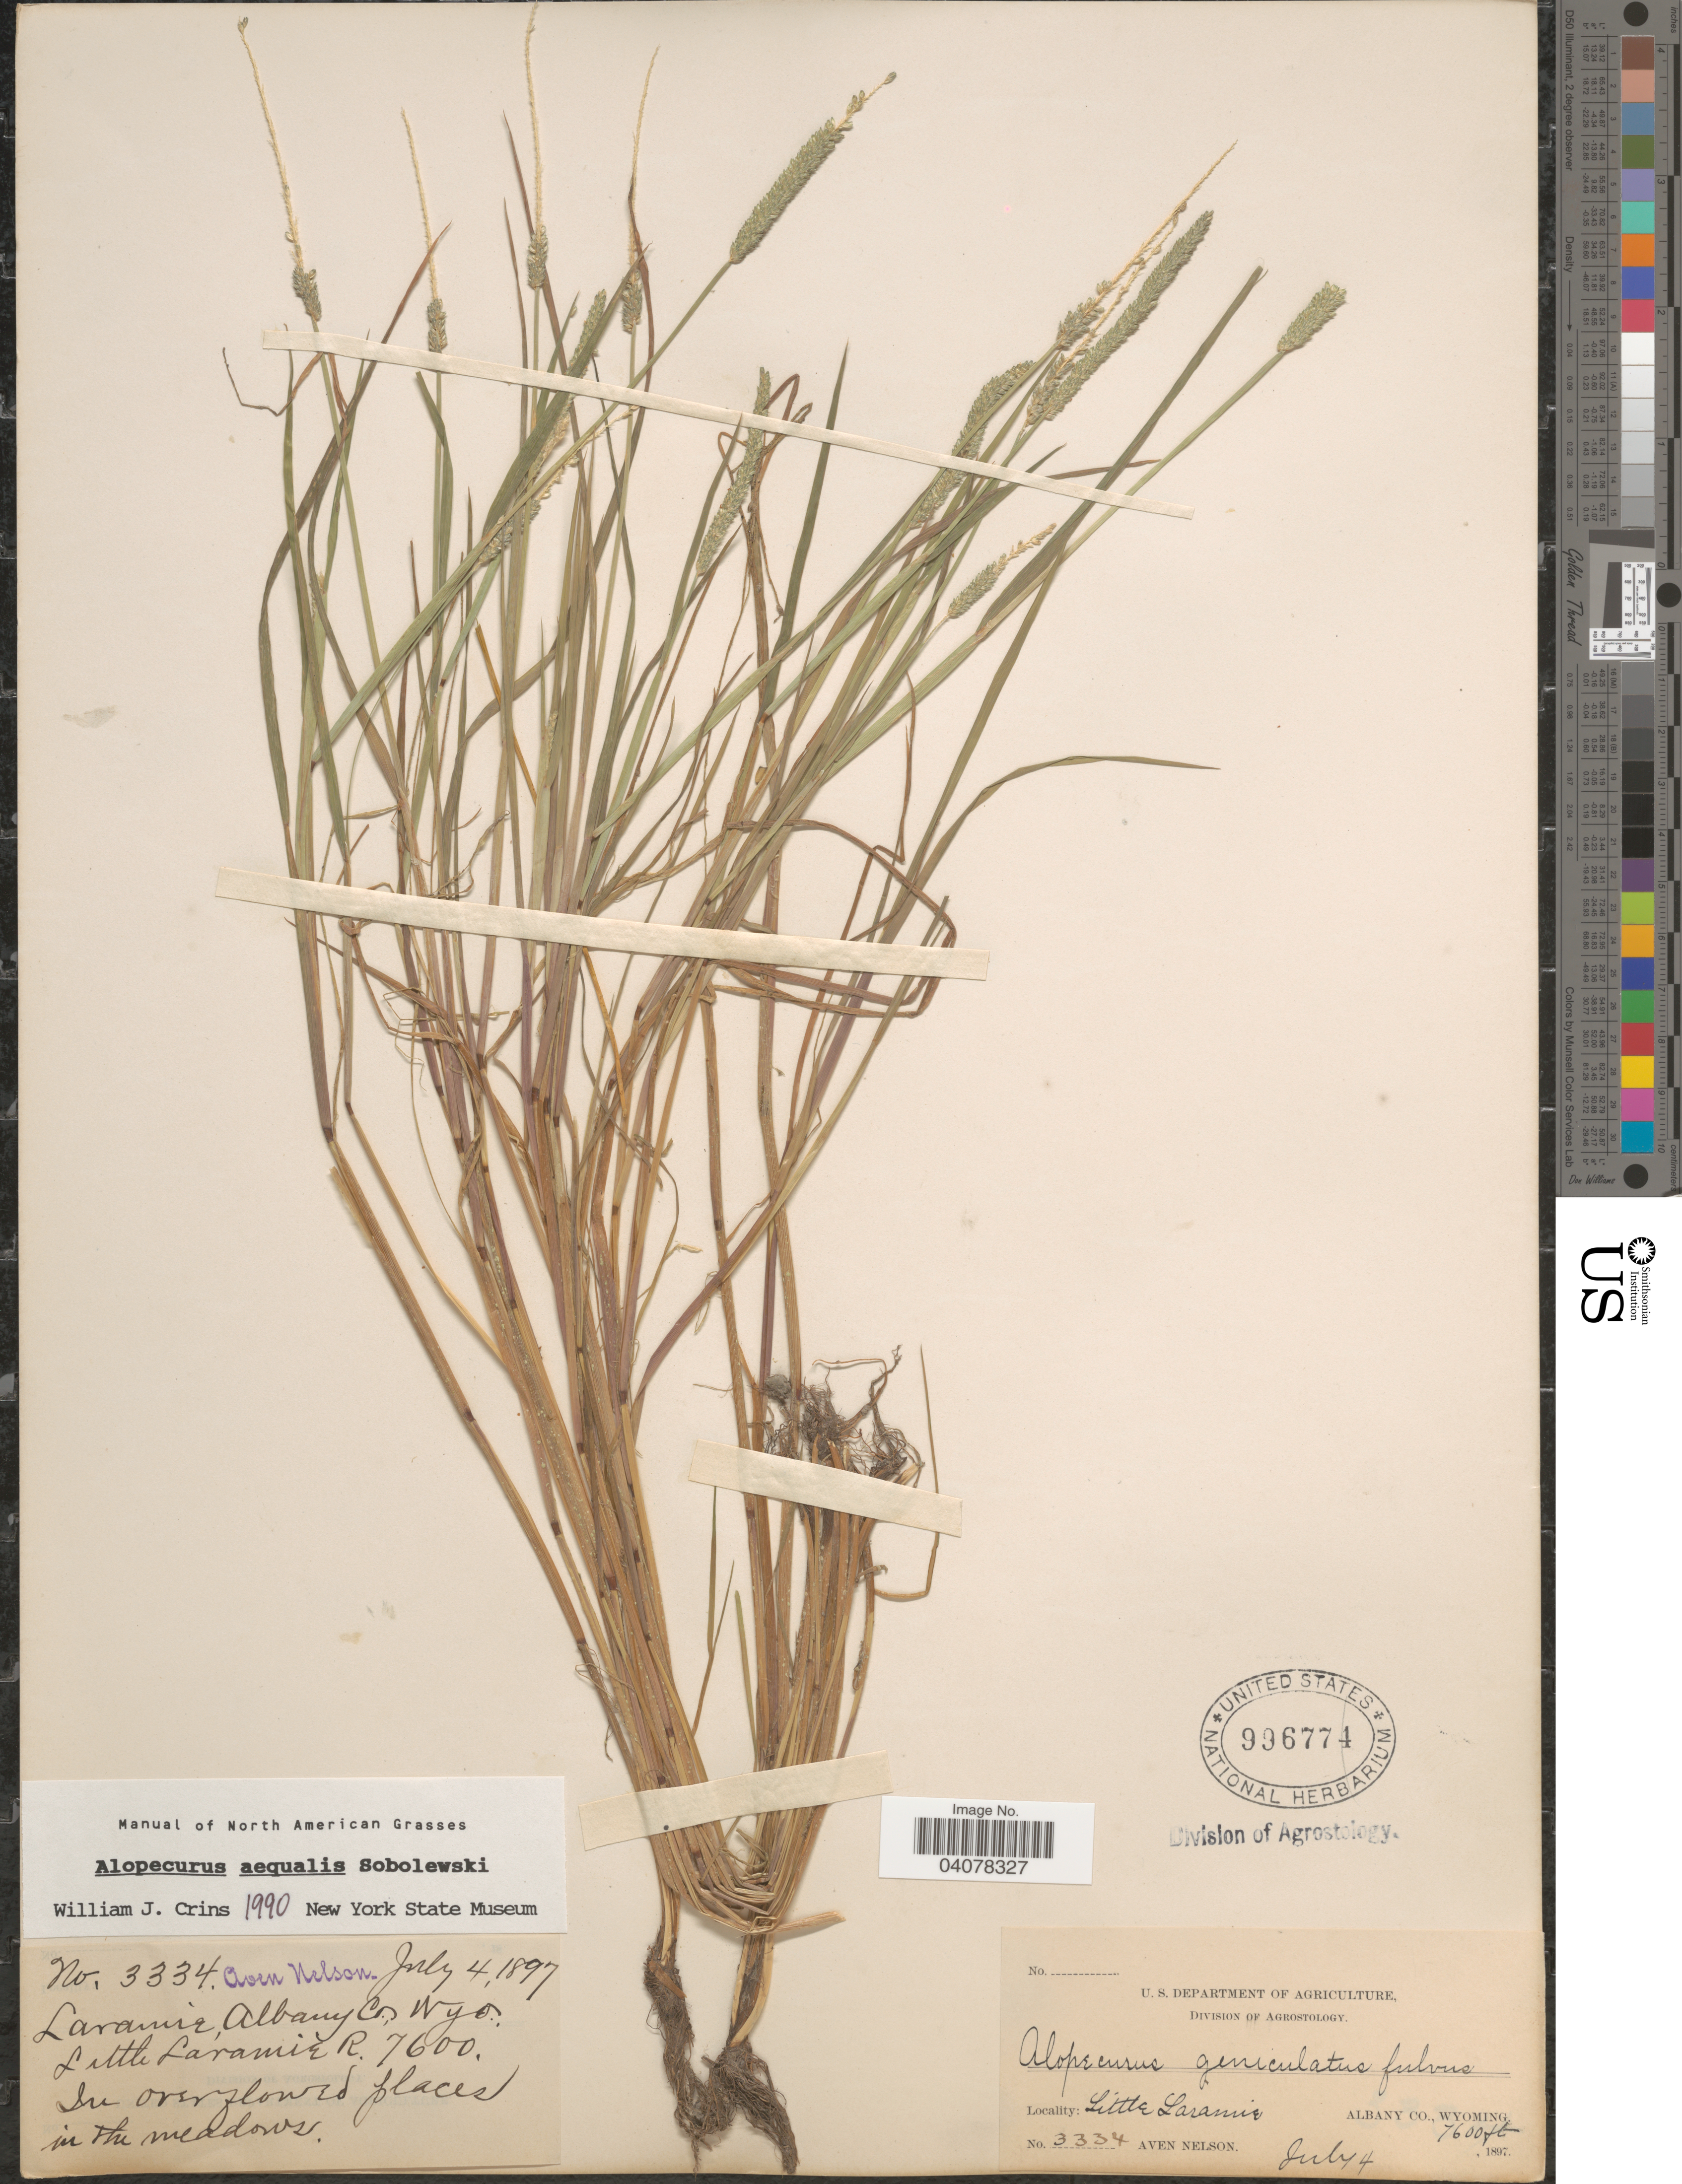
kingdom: Plantae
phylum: Tracheophyta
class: Liliopsida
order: Poales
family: Poaceae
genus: Alopecurus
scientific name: Alopecurus aequalis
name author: Sobol.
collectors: A. Nelson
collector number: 3334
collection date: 1897-07-04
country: United States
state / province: Wyoming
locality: Laramie, Albany Co., Little Laramie R.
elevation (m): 2316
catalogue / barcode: US 996774